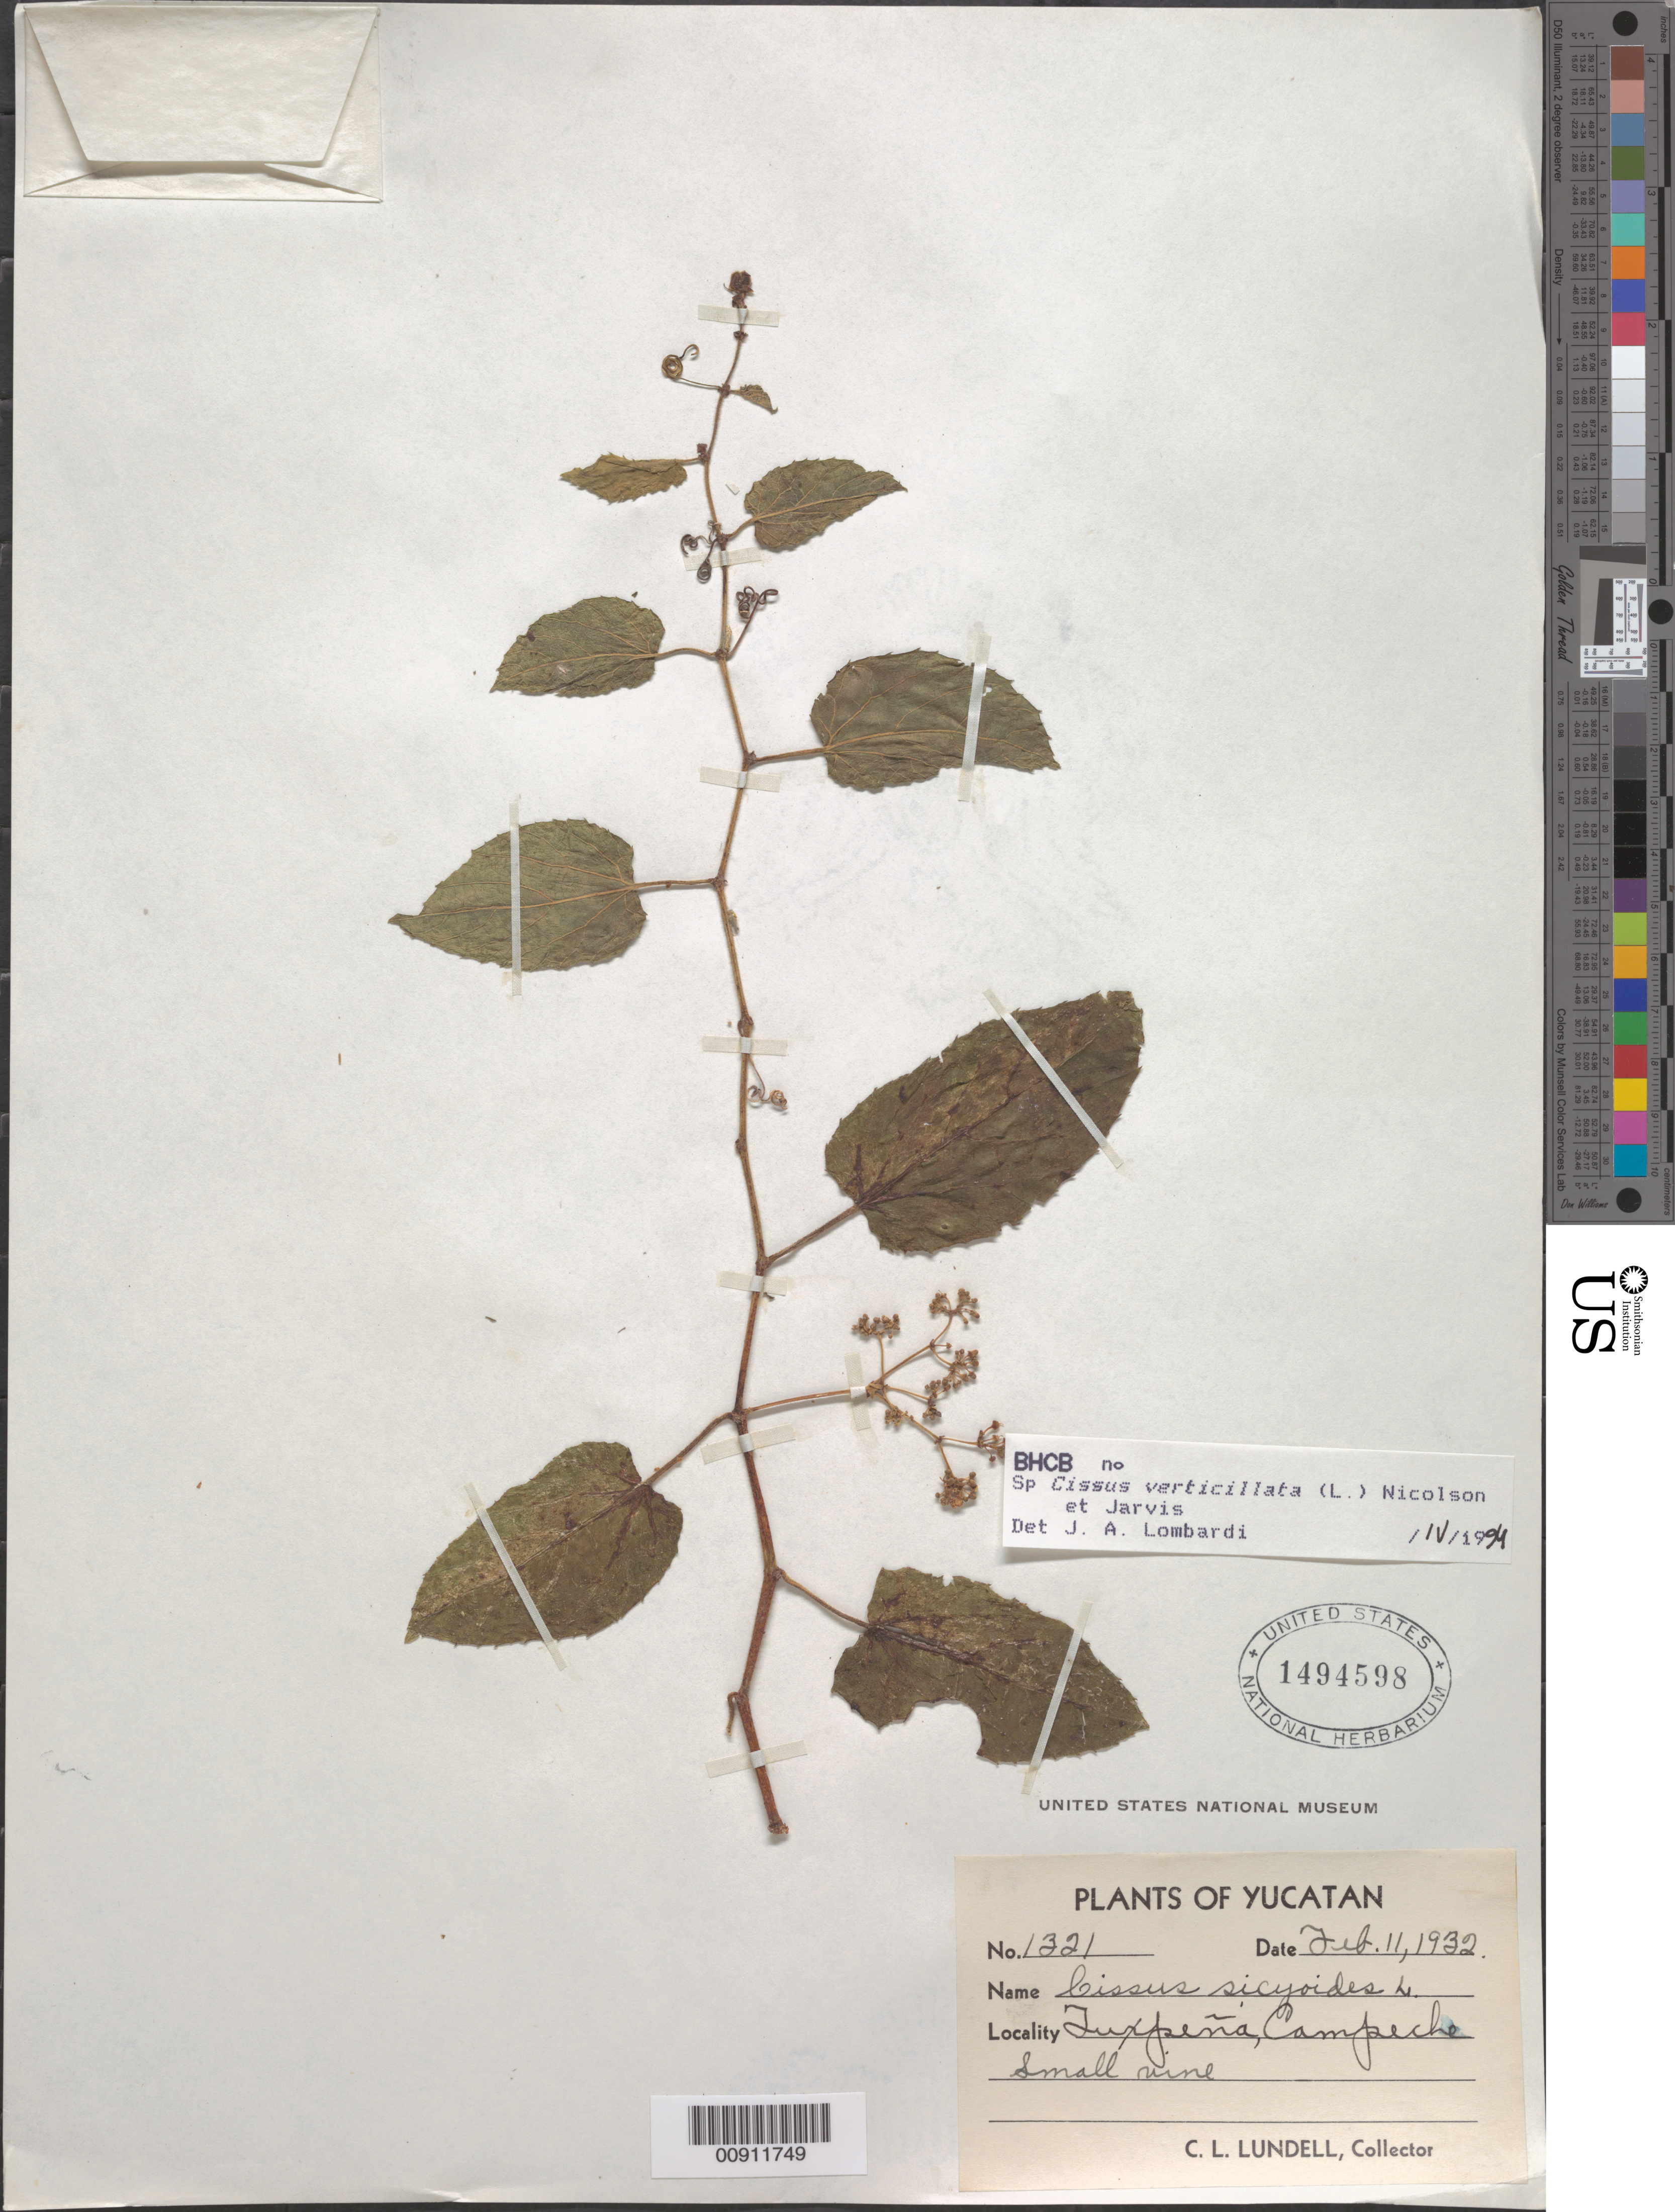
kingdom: Plantae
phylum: Tracheophyta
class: Magnoliopsida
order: Vitales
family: Vitaceae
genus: Cissus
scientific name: Cissus verticillata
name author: (L.) Nicolson & C.E. Jarvis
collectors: C. L. Lundell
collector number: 1321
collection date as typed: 11 Feb 1932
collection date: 1932-02-11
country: Mexico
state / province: Campeche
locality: Tuxpeña, Campeche.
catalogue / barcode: US 1494598